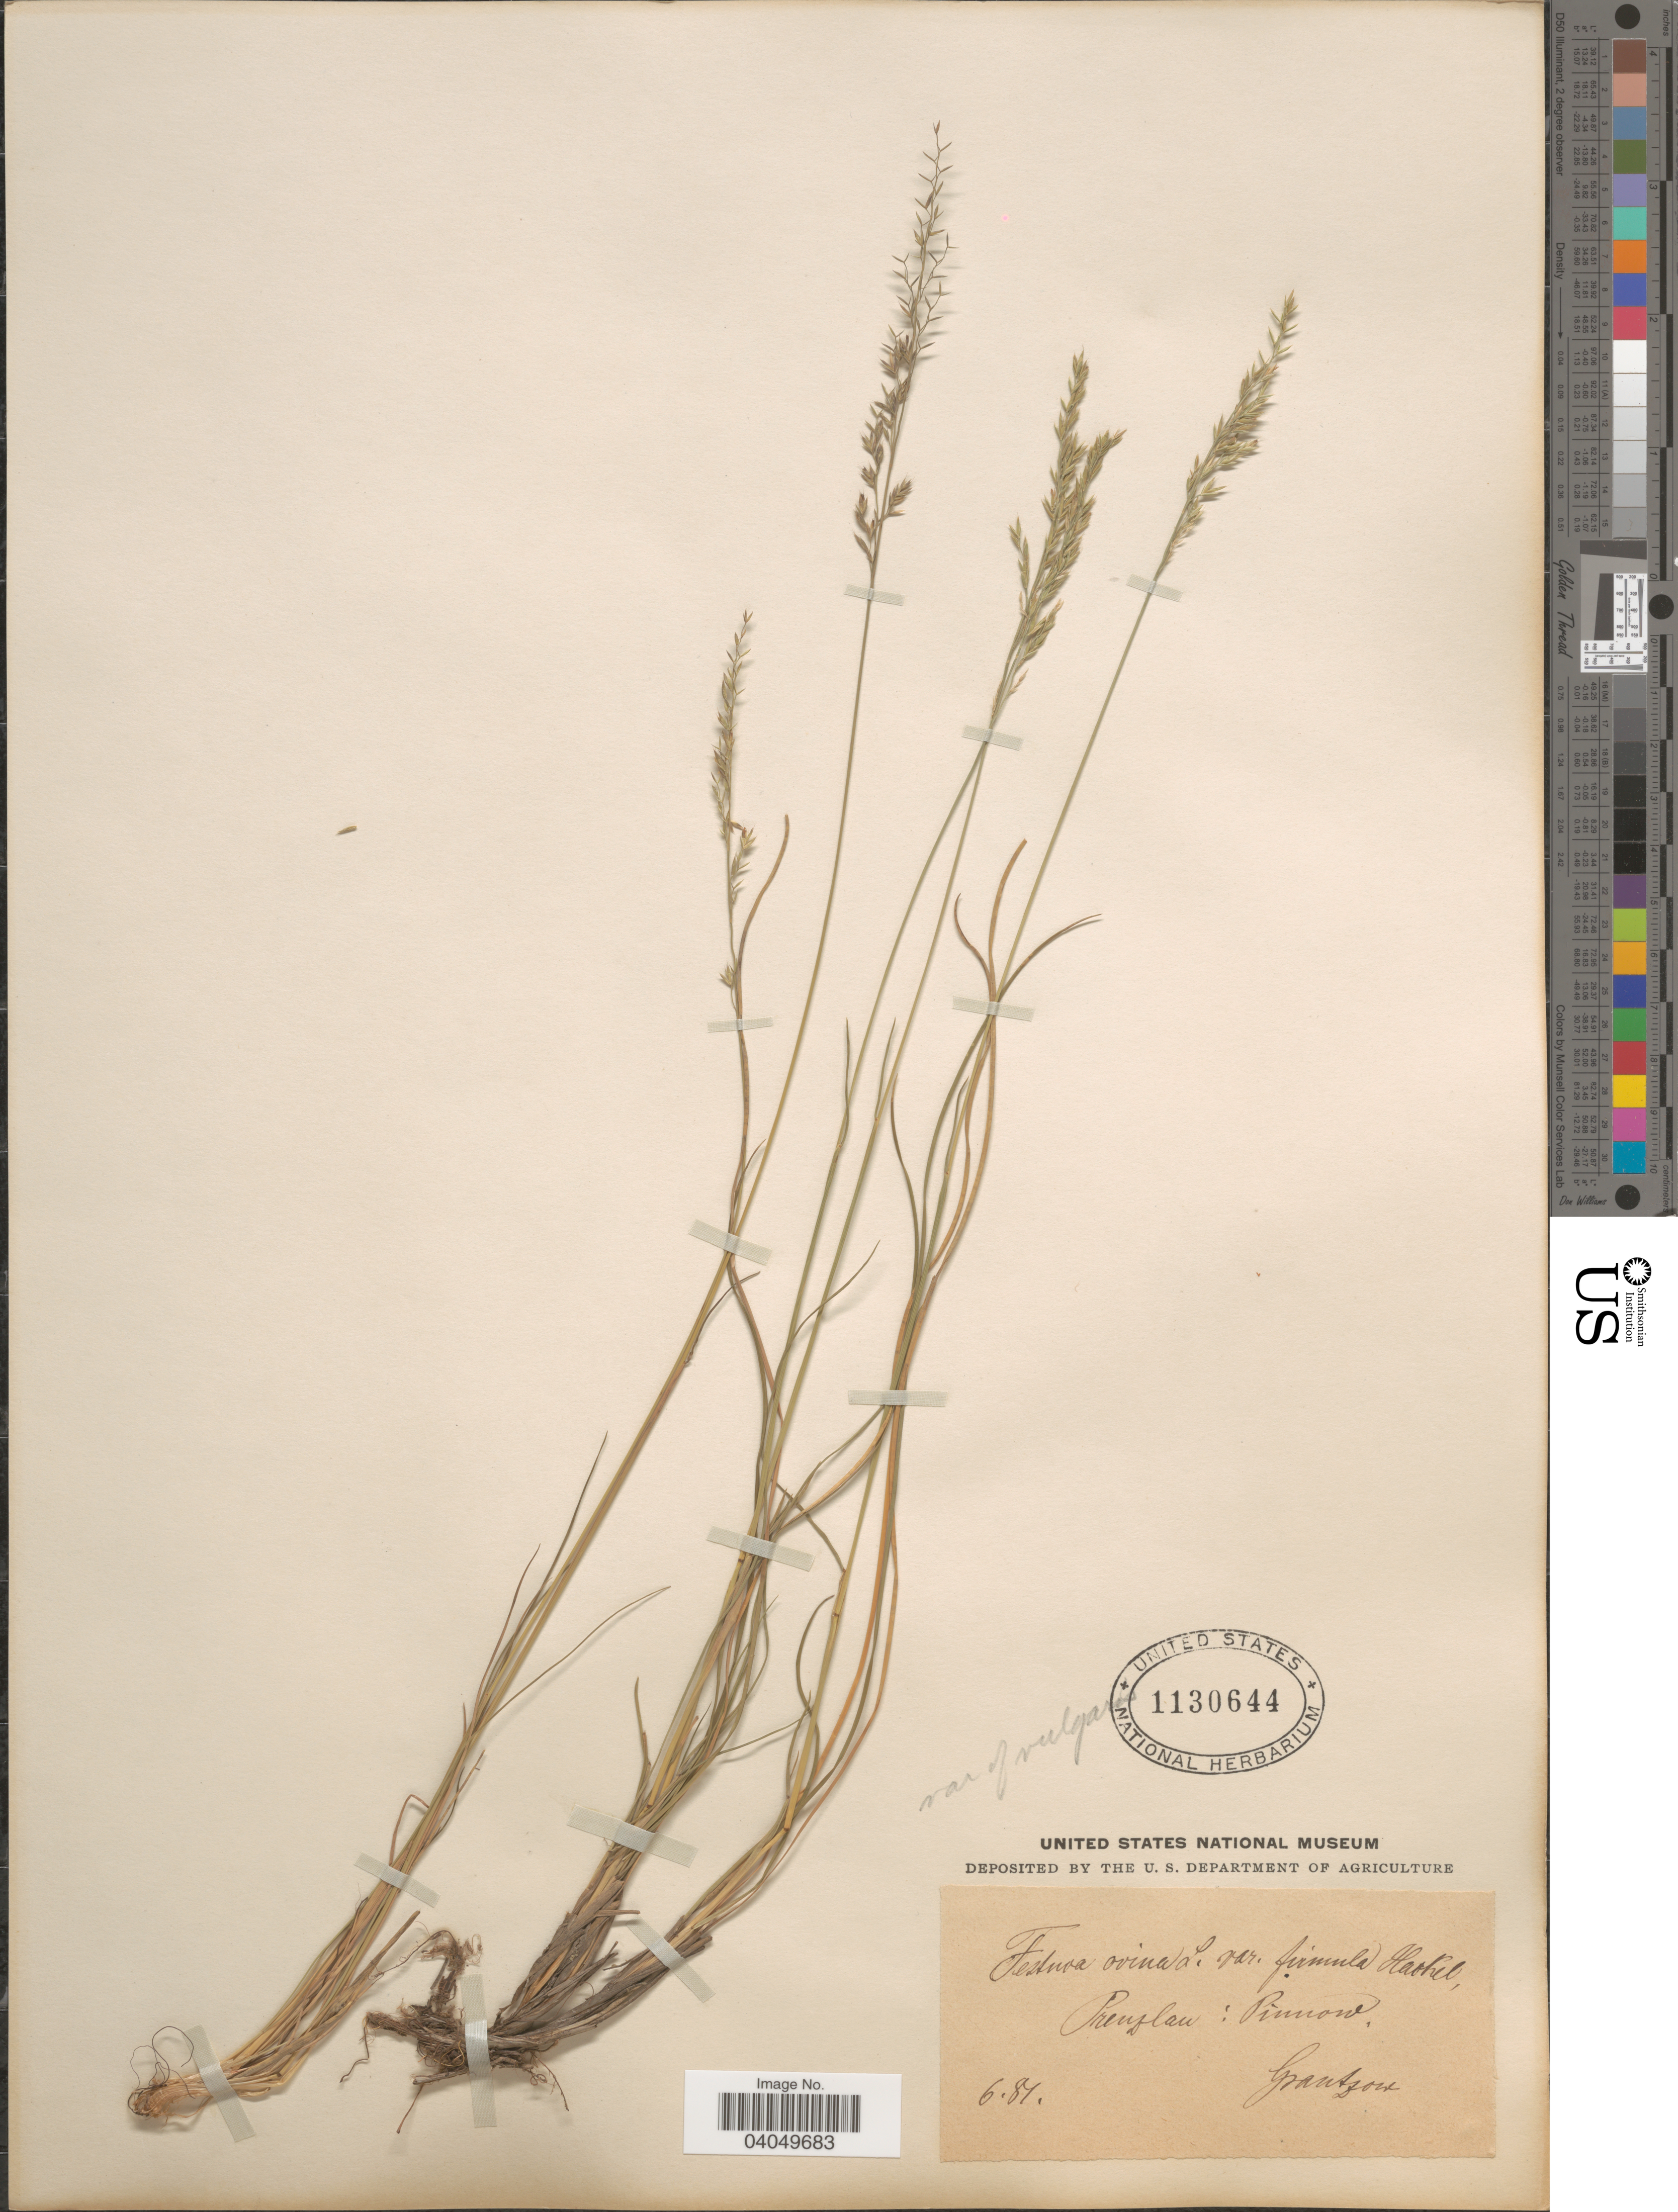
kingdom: Plantae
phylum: Tracheophyta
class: Liliopsida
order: Poales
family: Poaceae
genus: Festuca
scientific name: Festuca ovina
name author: L.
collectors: Grantzow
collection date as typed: Transcribed d/m/y: /6/81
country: Germany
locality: Prenzlau: Pinnow.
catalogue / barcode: US 1130644